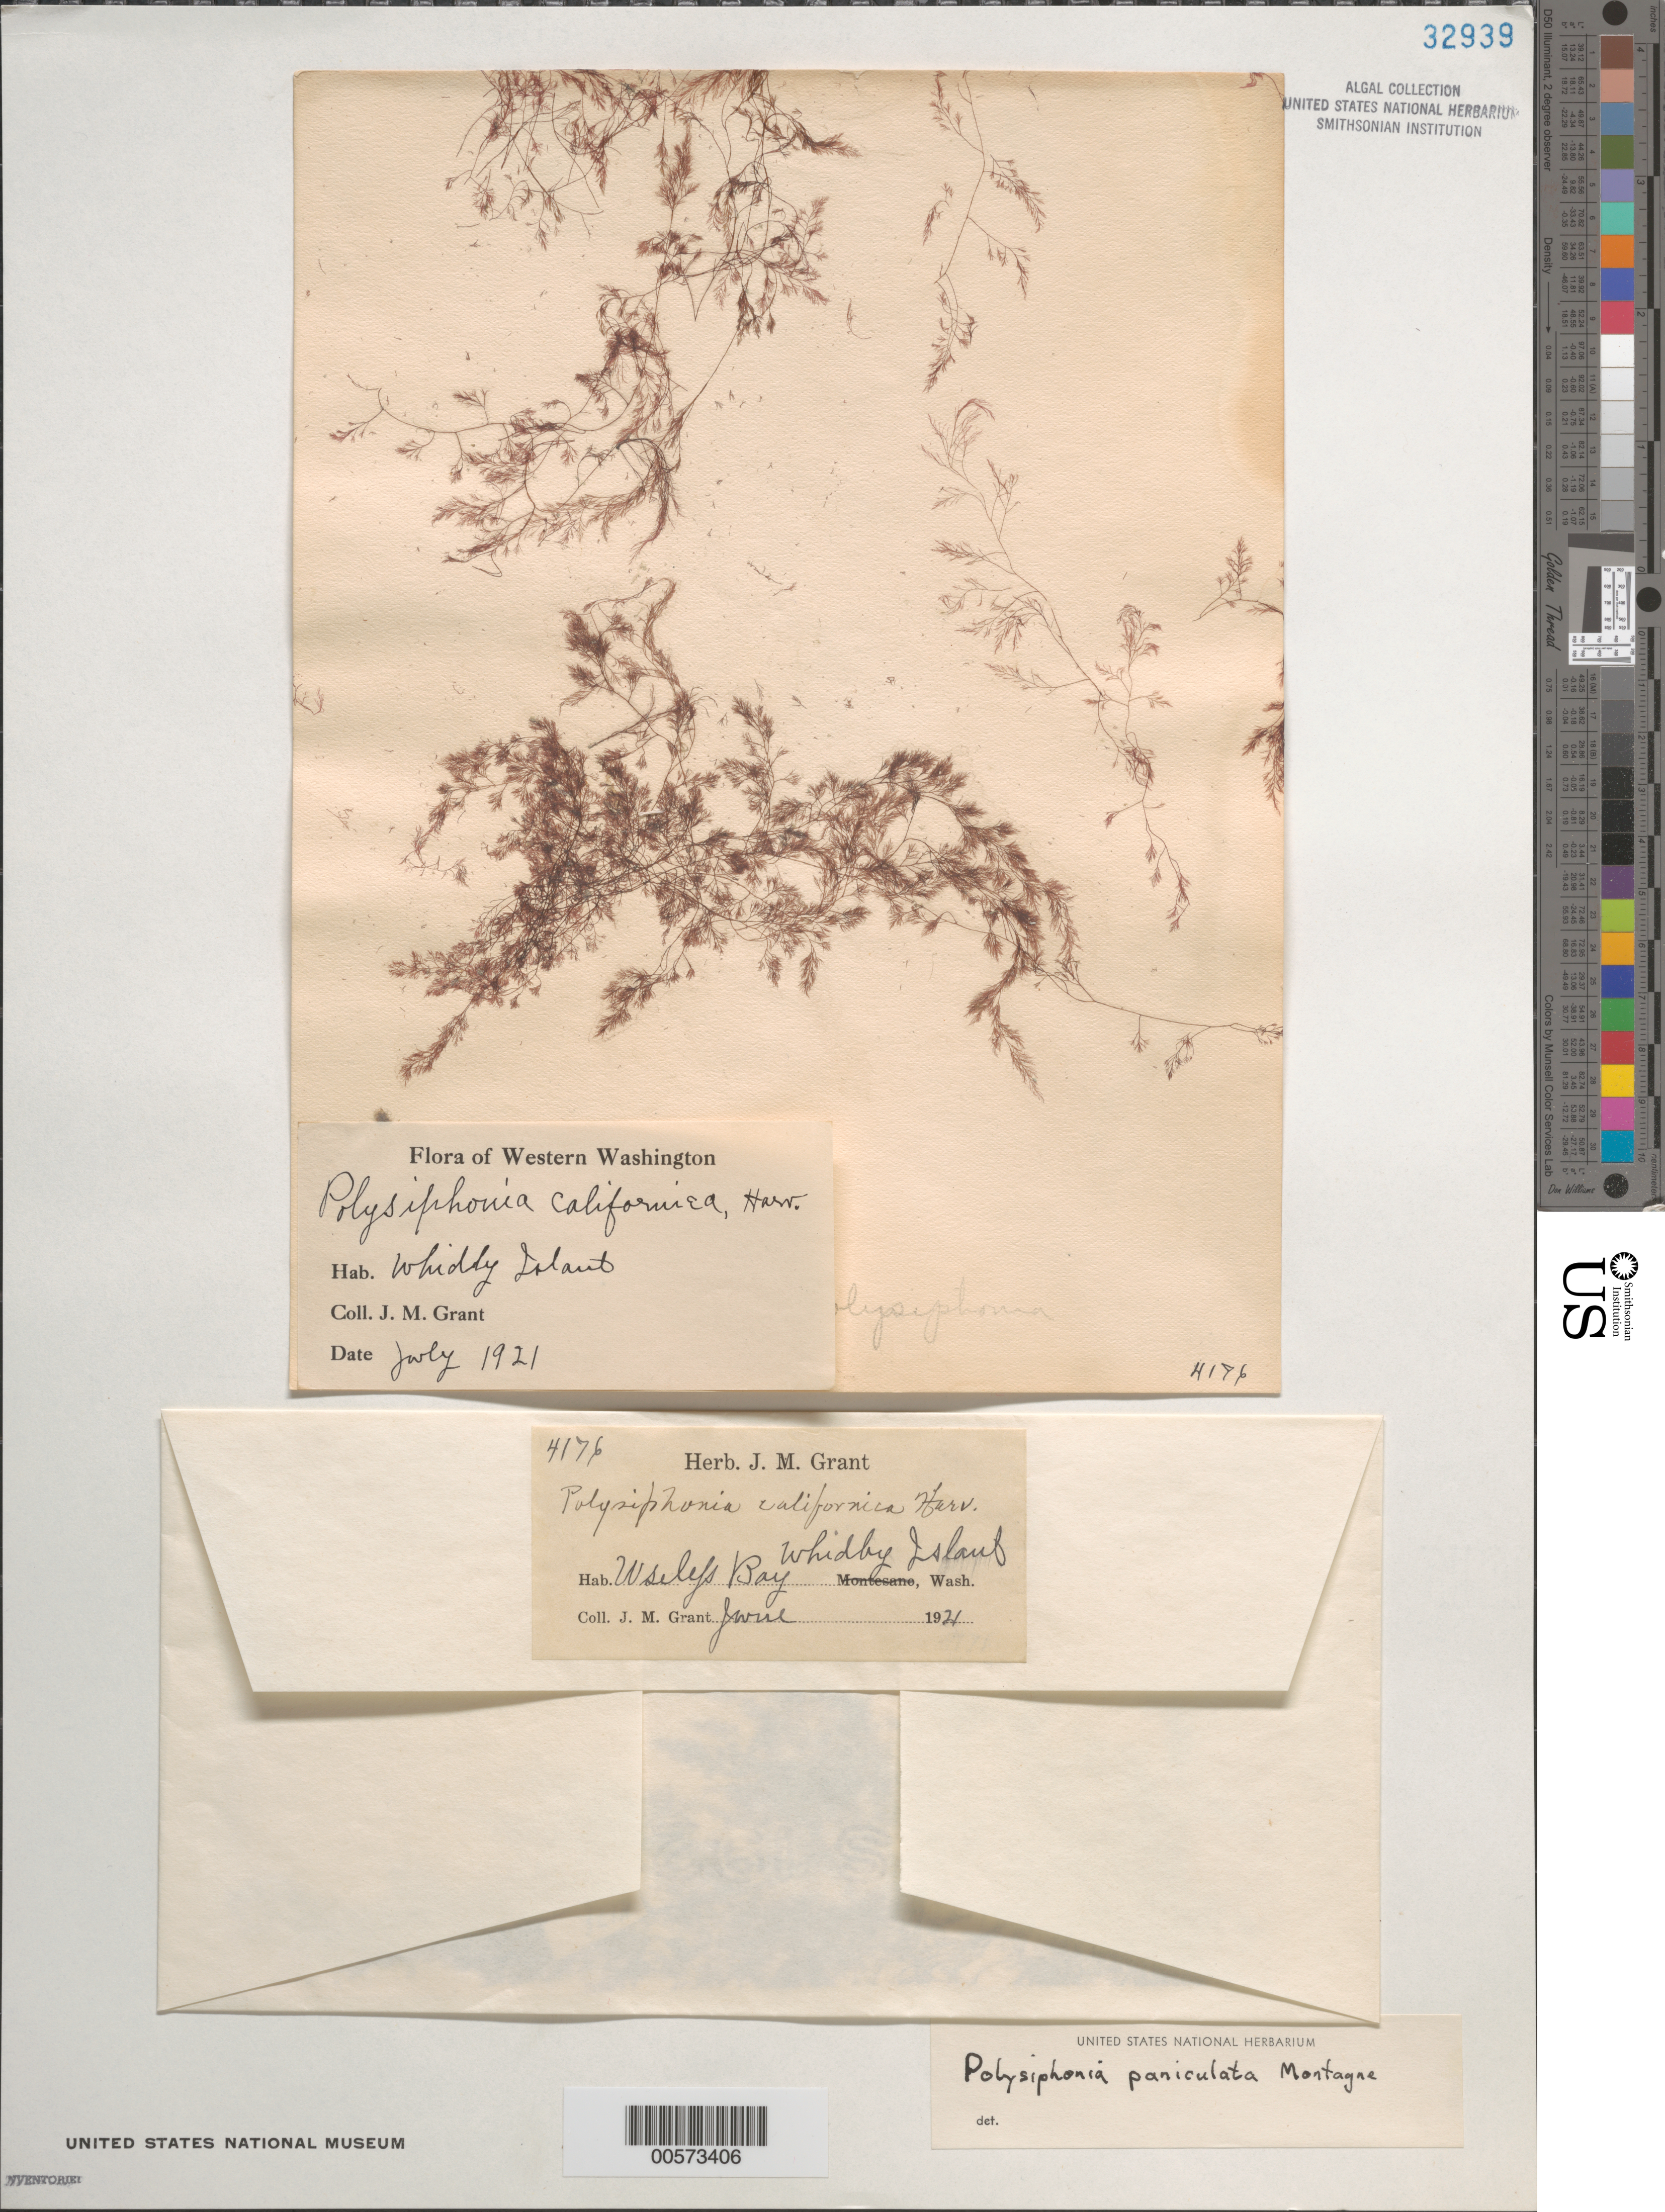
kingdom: Plantae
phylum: Rhodophyta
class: Florideophyceae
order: Ceramiales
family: Rhodomelaceae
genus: Eutrichosiphonia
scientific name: Eutrichosiphonia paniculata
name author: (Mont.) D.E.Bustamante & T.O. Cho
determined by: Algae name updating Project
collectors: J. M. Grant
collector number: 4176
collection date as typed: Jun 1921 AND -- Jul 1921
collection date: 1921-06,1921-07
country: United States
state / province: Washington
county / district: Island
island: Whidbey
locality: Wselefs Bay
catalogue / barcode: US 32939